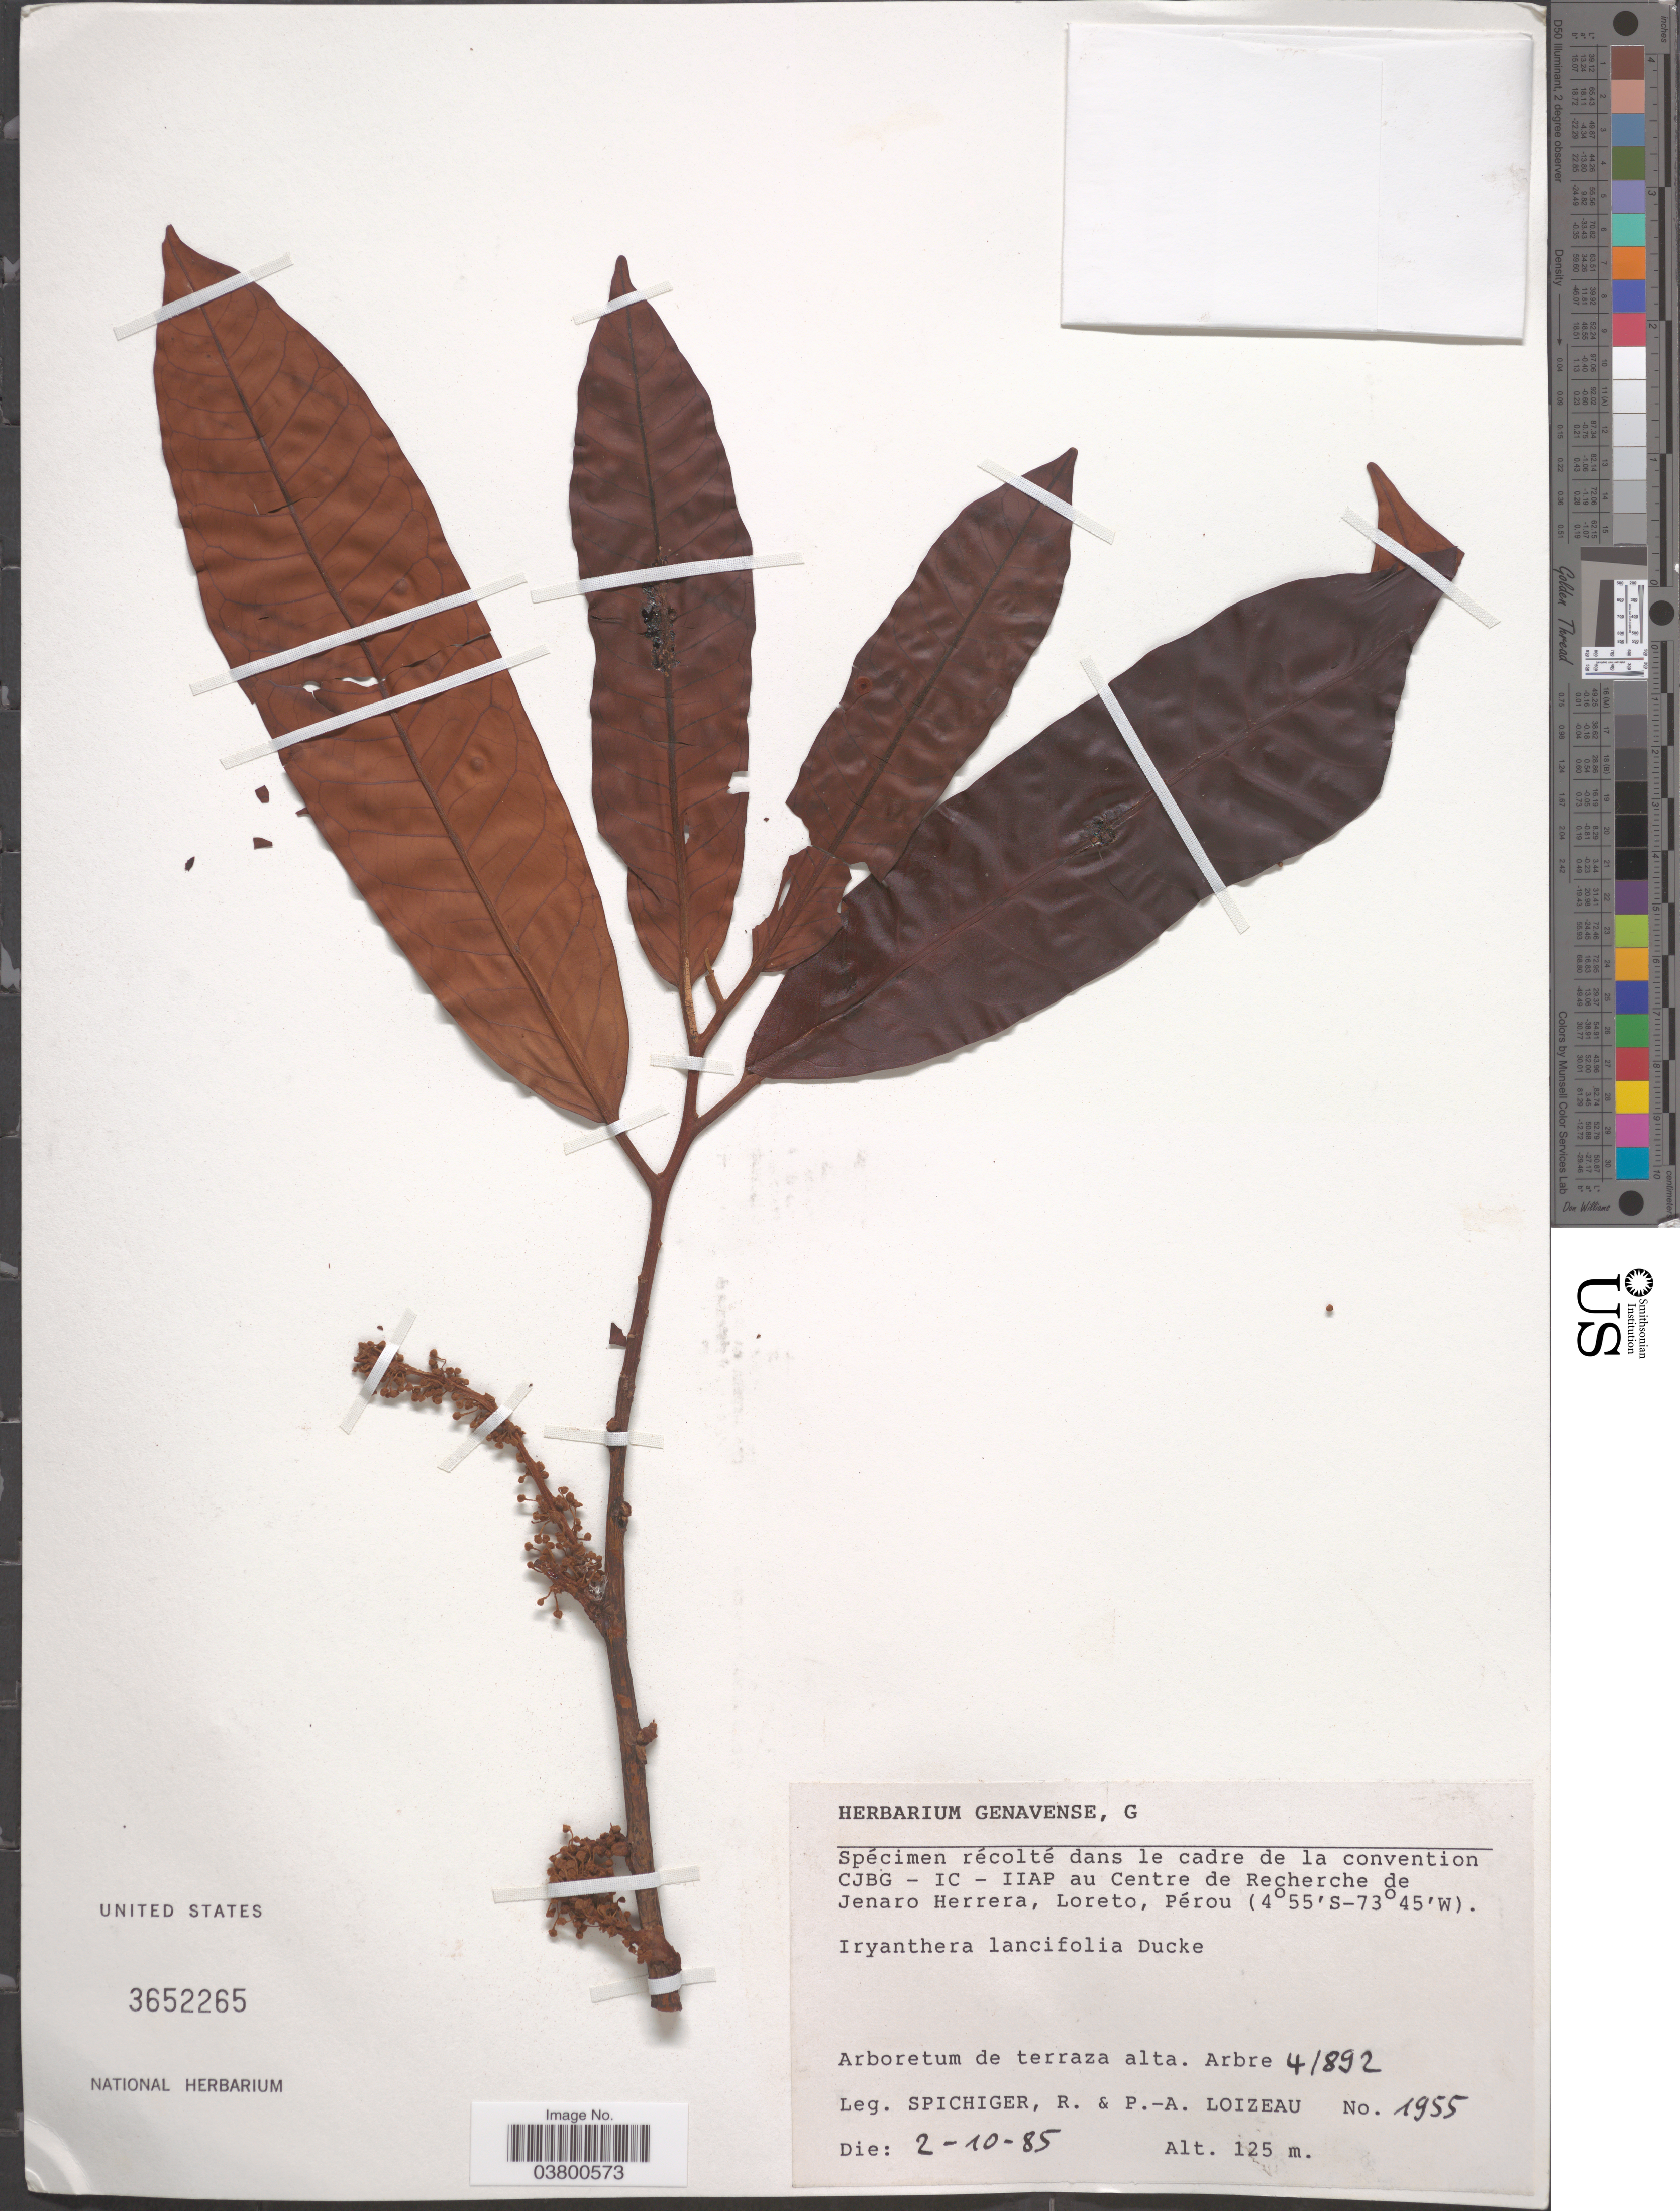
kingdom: Plantae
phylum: Tracheophyta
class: Magnoliopsida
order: Magnoliales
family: Myristicaceae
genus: Iryanthera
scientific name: Iryanthera lancifolia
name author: Ducke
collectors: R. Spichiger & P. Loizeau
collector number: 1955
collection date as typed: Transcribed d/m/y: 2/10/85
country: Peru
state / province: Loreto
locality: Centre de Recherche de Jenaro Herrera, Loreto, Pérou. Arboretum de terraza alta. Arbre 4/892.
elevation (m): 125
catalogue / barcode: US 3652265